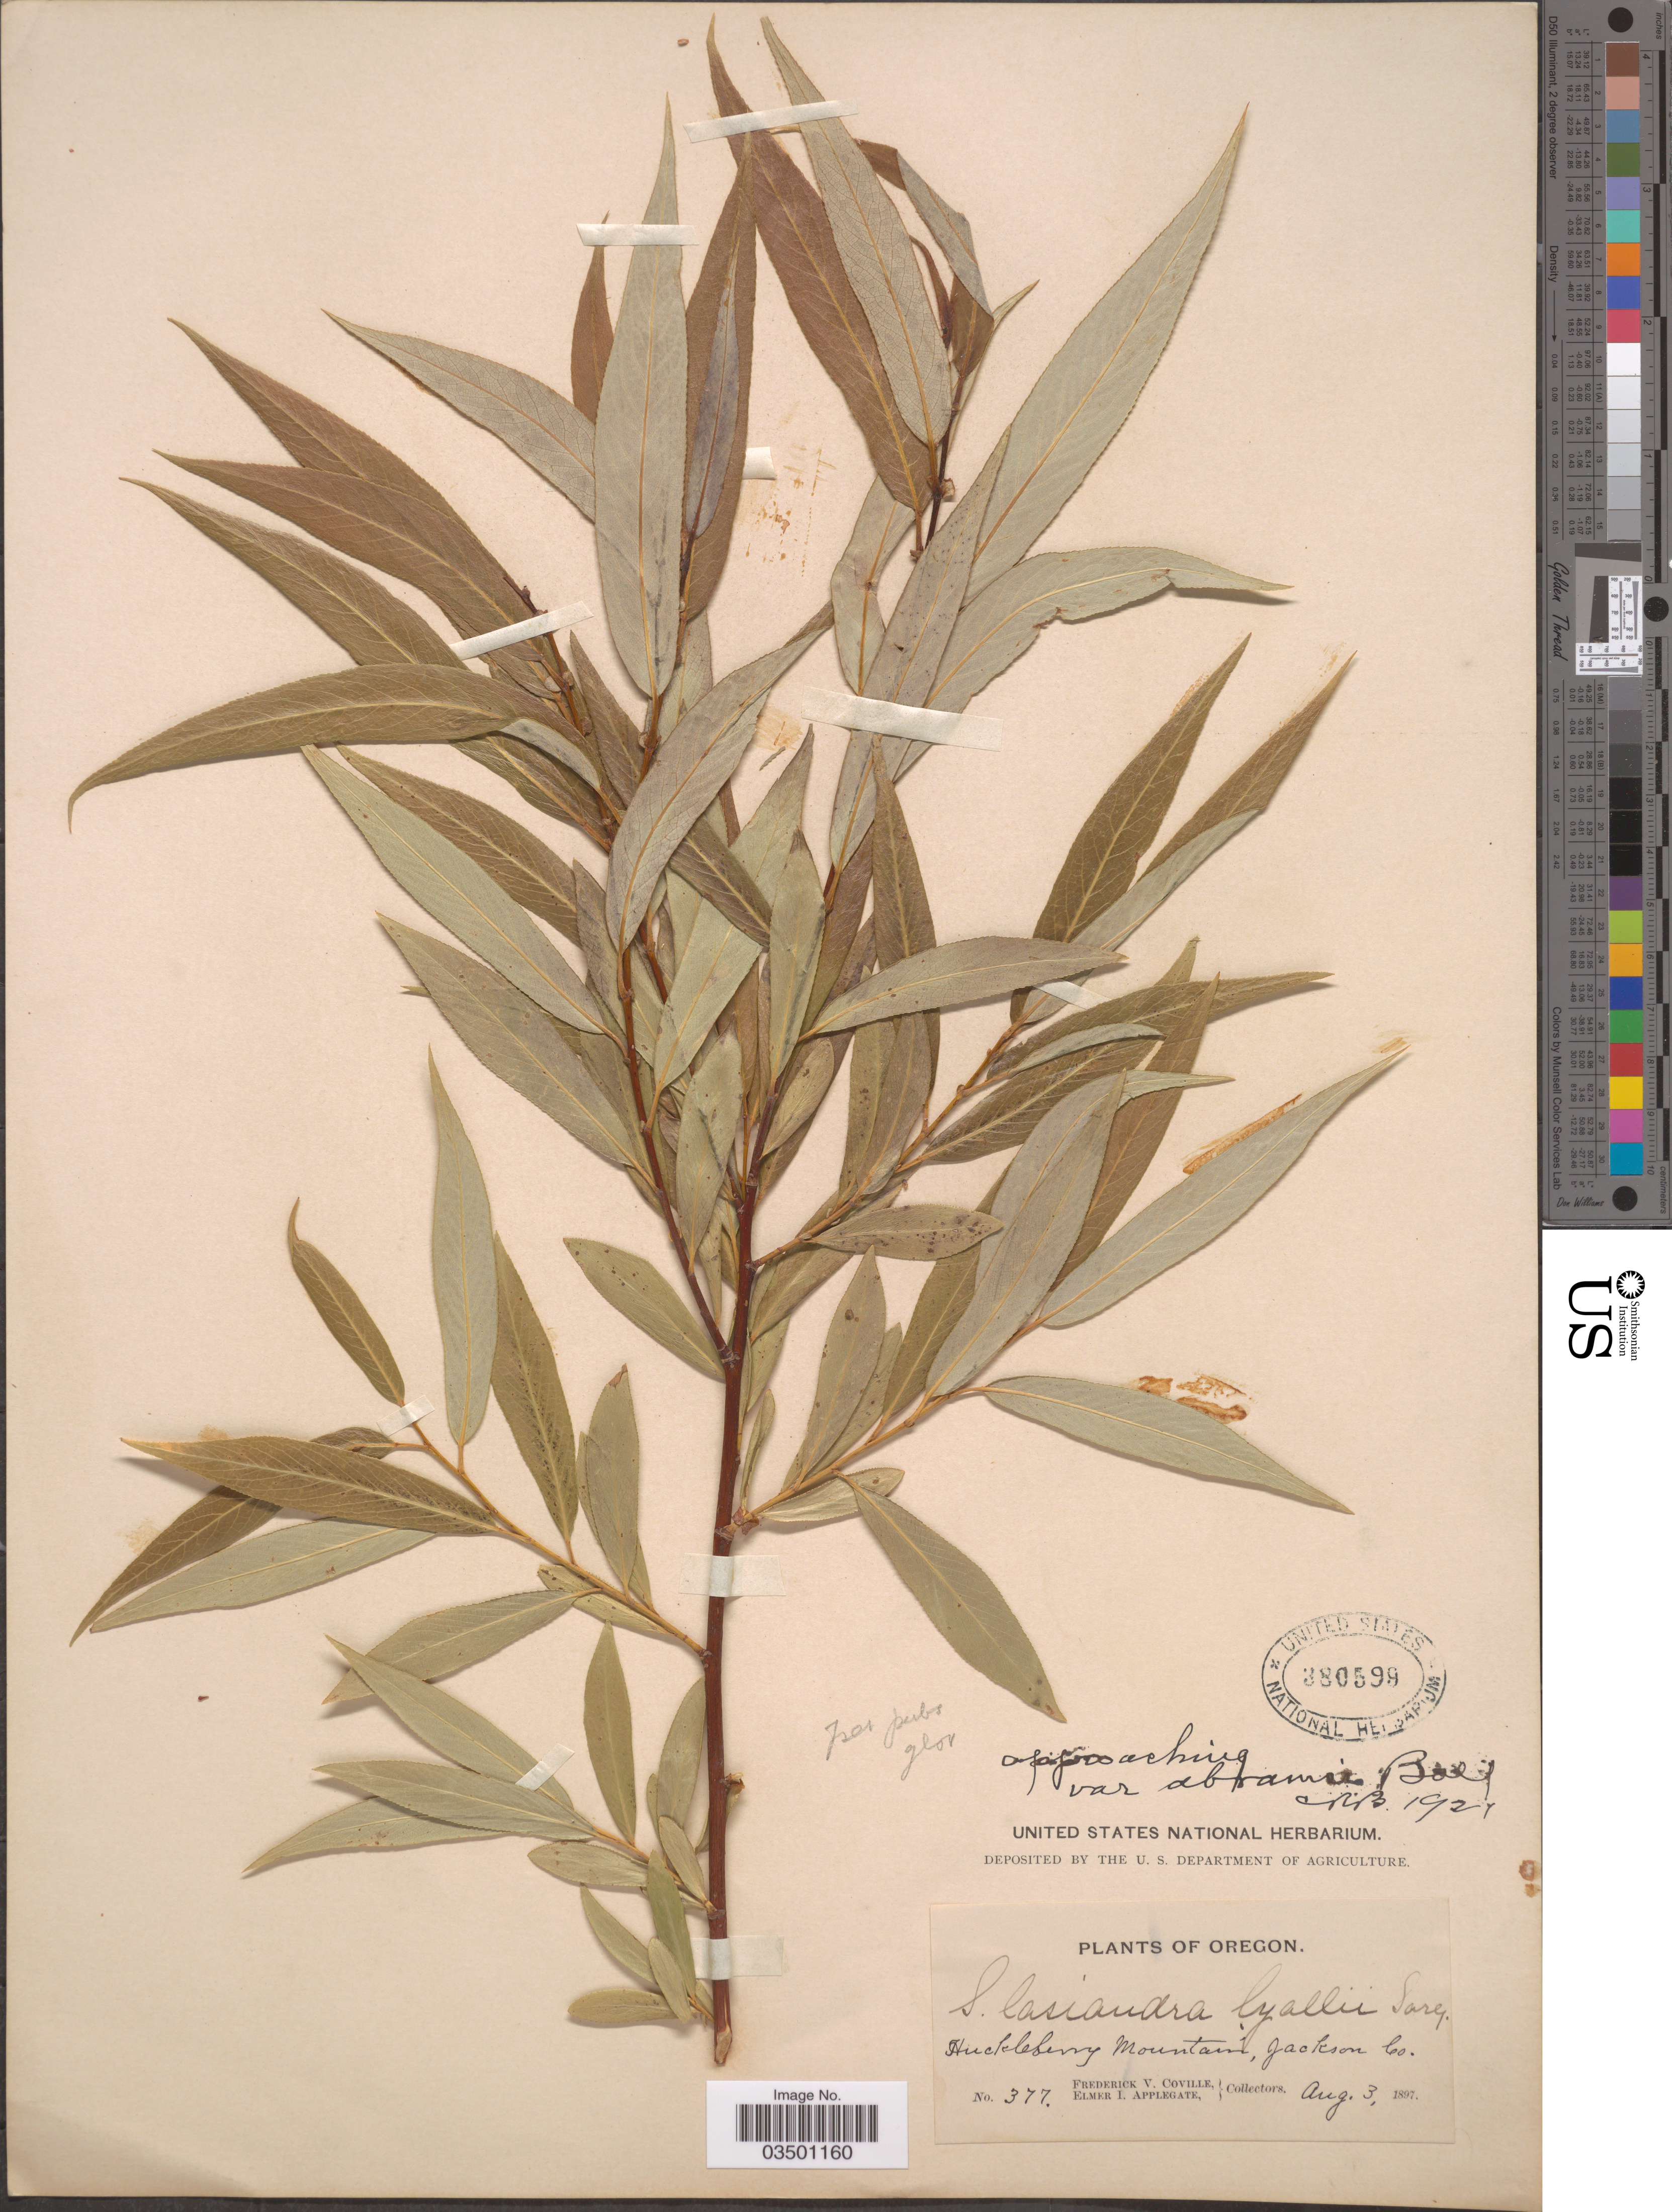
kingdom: Plantae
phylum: Tracheophyta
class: Magnoliopsida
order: Malpighiales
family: Salicaceae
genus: Salix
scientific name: Salix lasiandra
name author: Benth.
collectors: F. V. Coville & E. I. Applegate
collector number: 377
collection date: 1897-08-03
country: United States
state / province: Oregon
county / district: Jackson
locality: Huckleberry Mountain, Jackson Co.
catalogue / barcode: US 380599